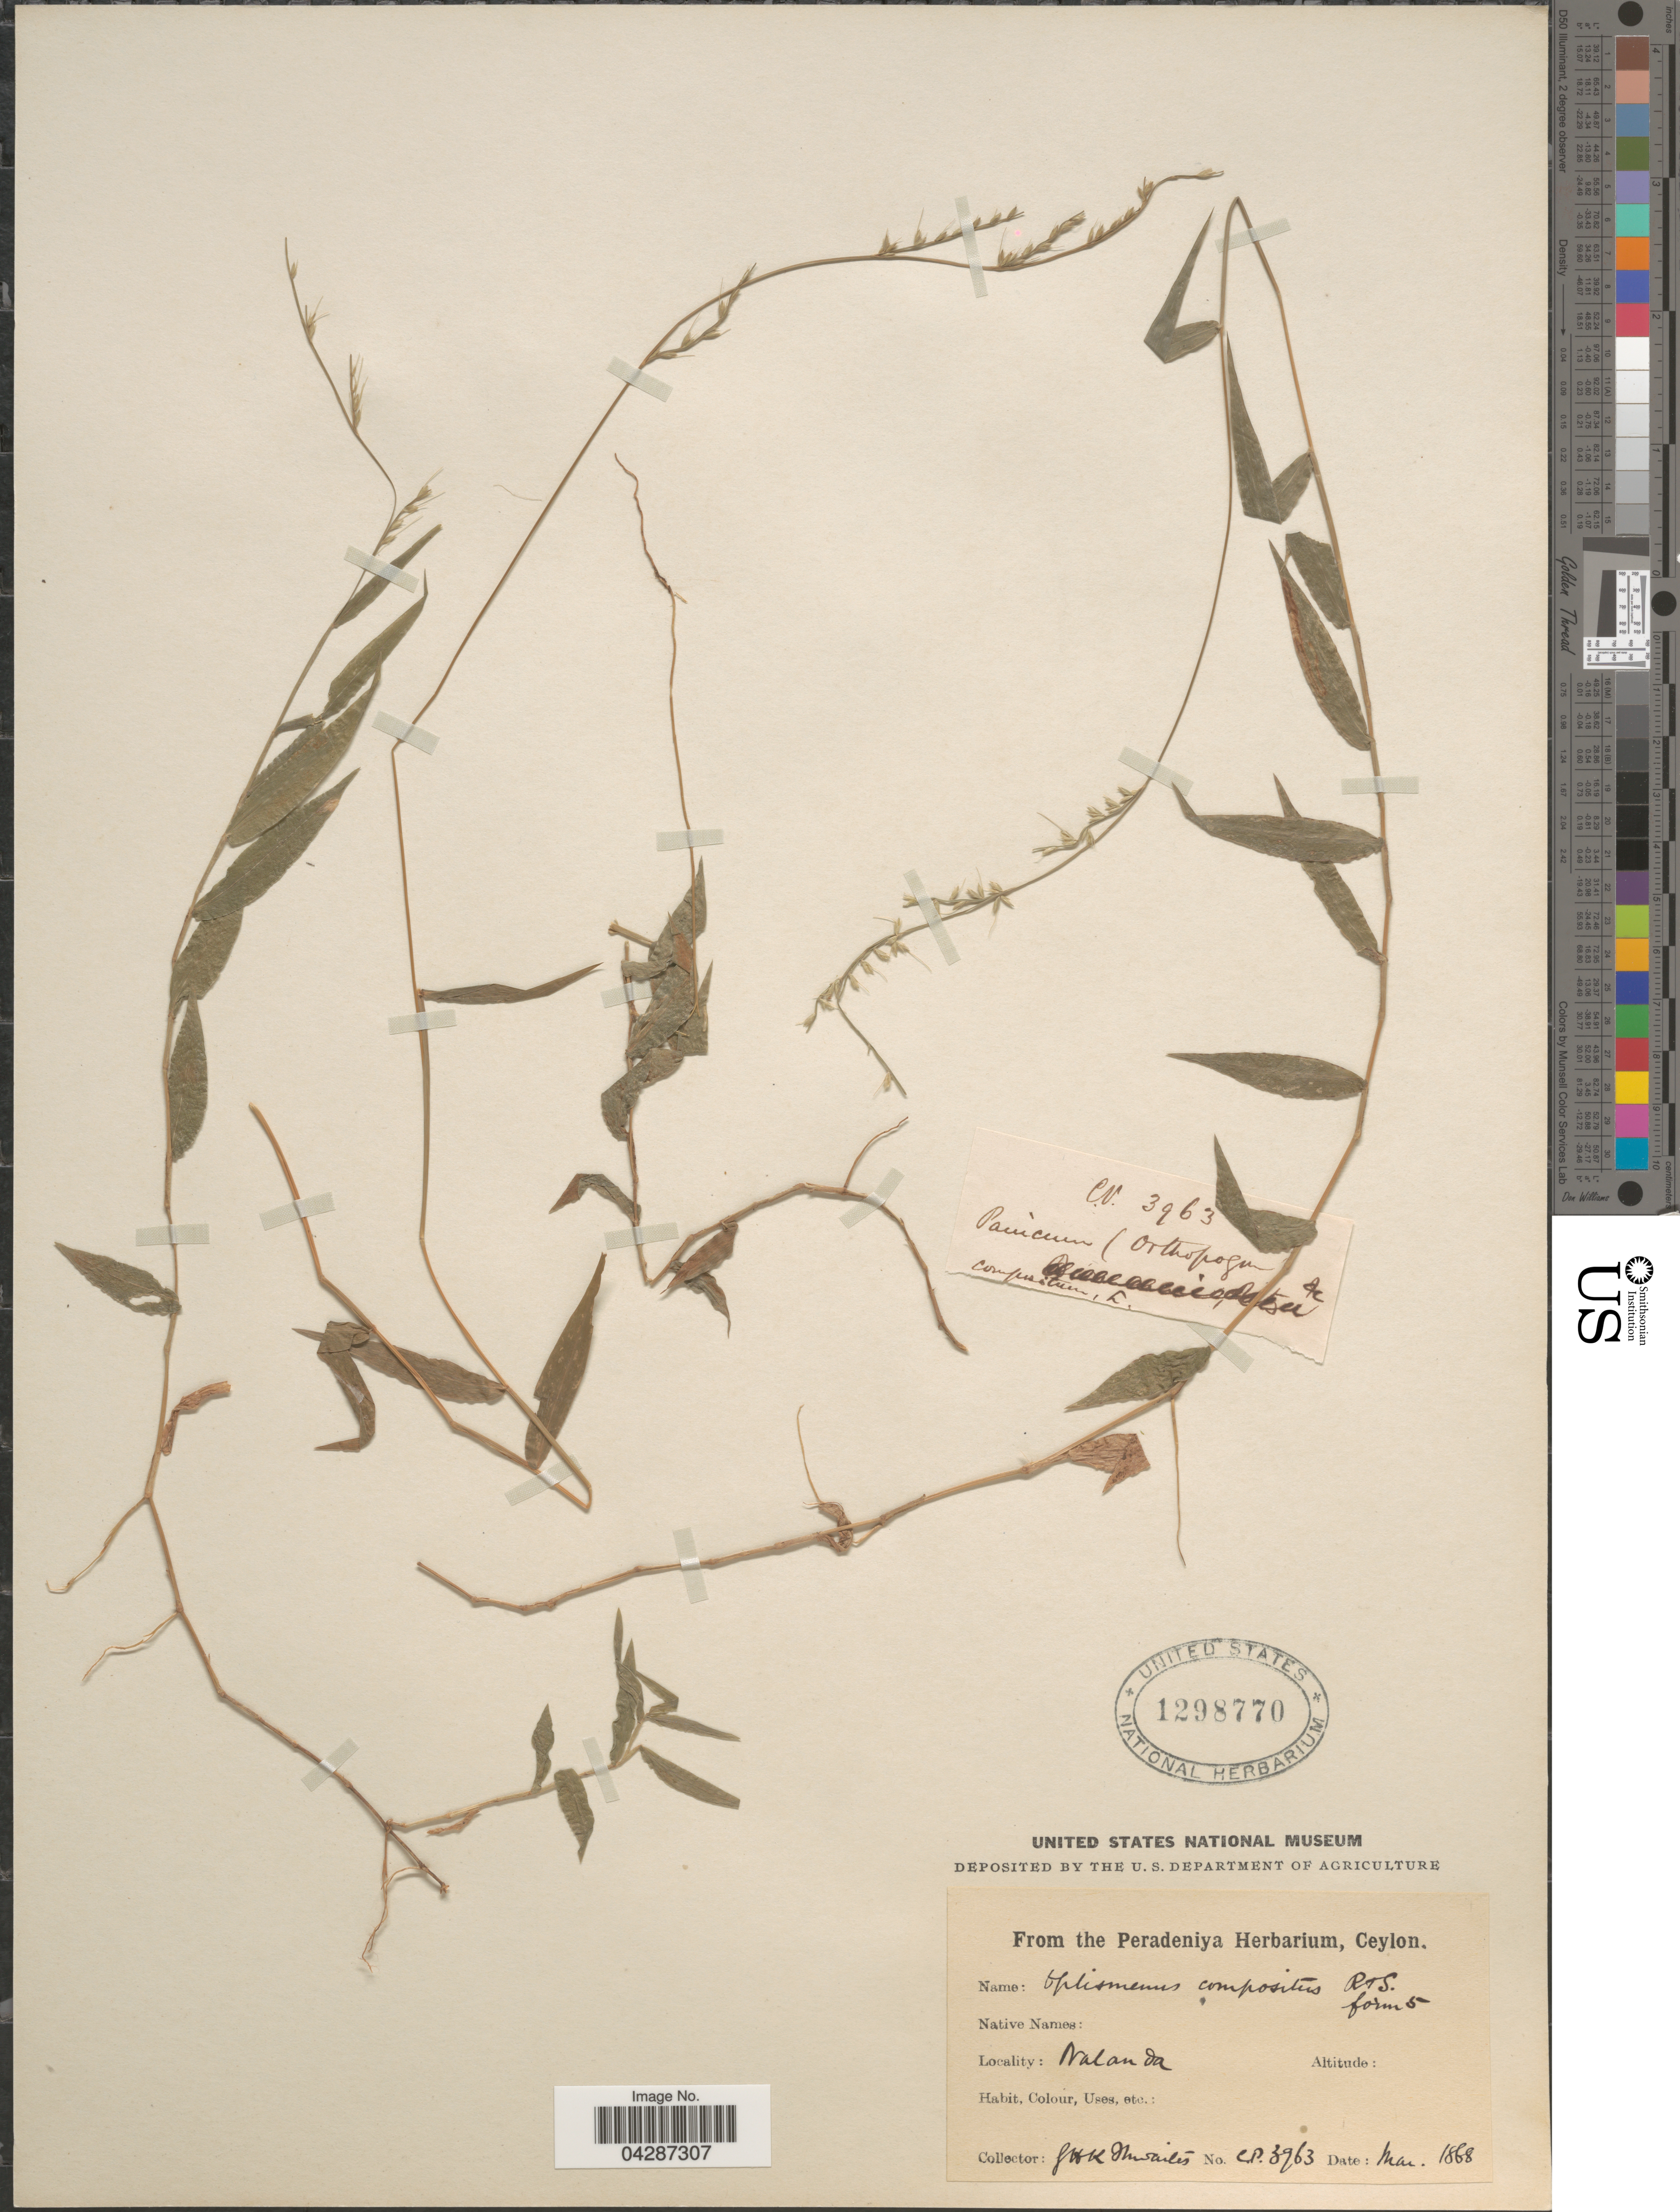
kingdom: Plantae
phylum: Tracheophyta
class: Liliopsida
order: Poales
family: Poaceae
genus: Oplismenus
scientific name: Oplismenus compositus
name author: (L.) P. Beauv.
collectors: G. H. K. Thwaites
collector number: C.P.3963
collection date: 1868-03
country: Sri Lanka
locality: Nalanda.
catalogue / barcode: US 1298770